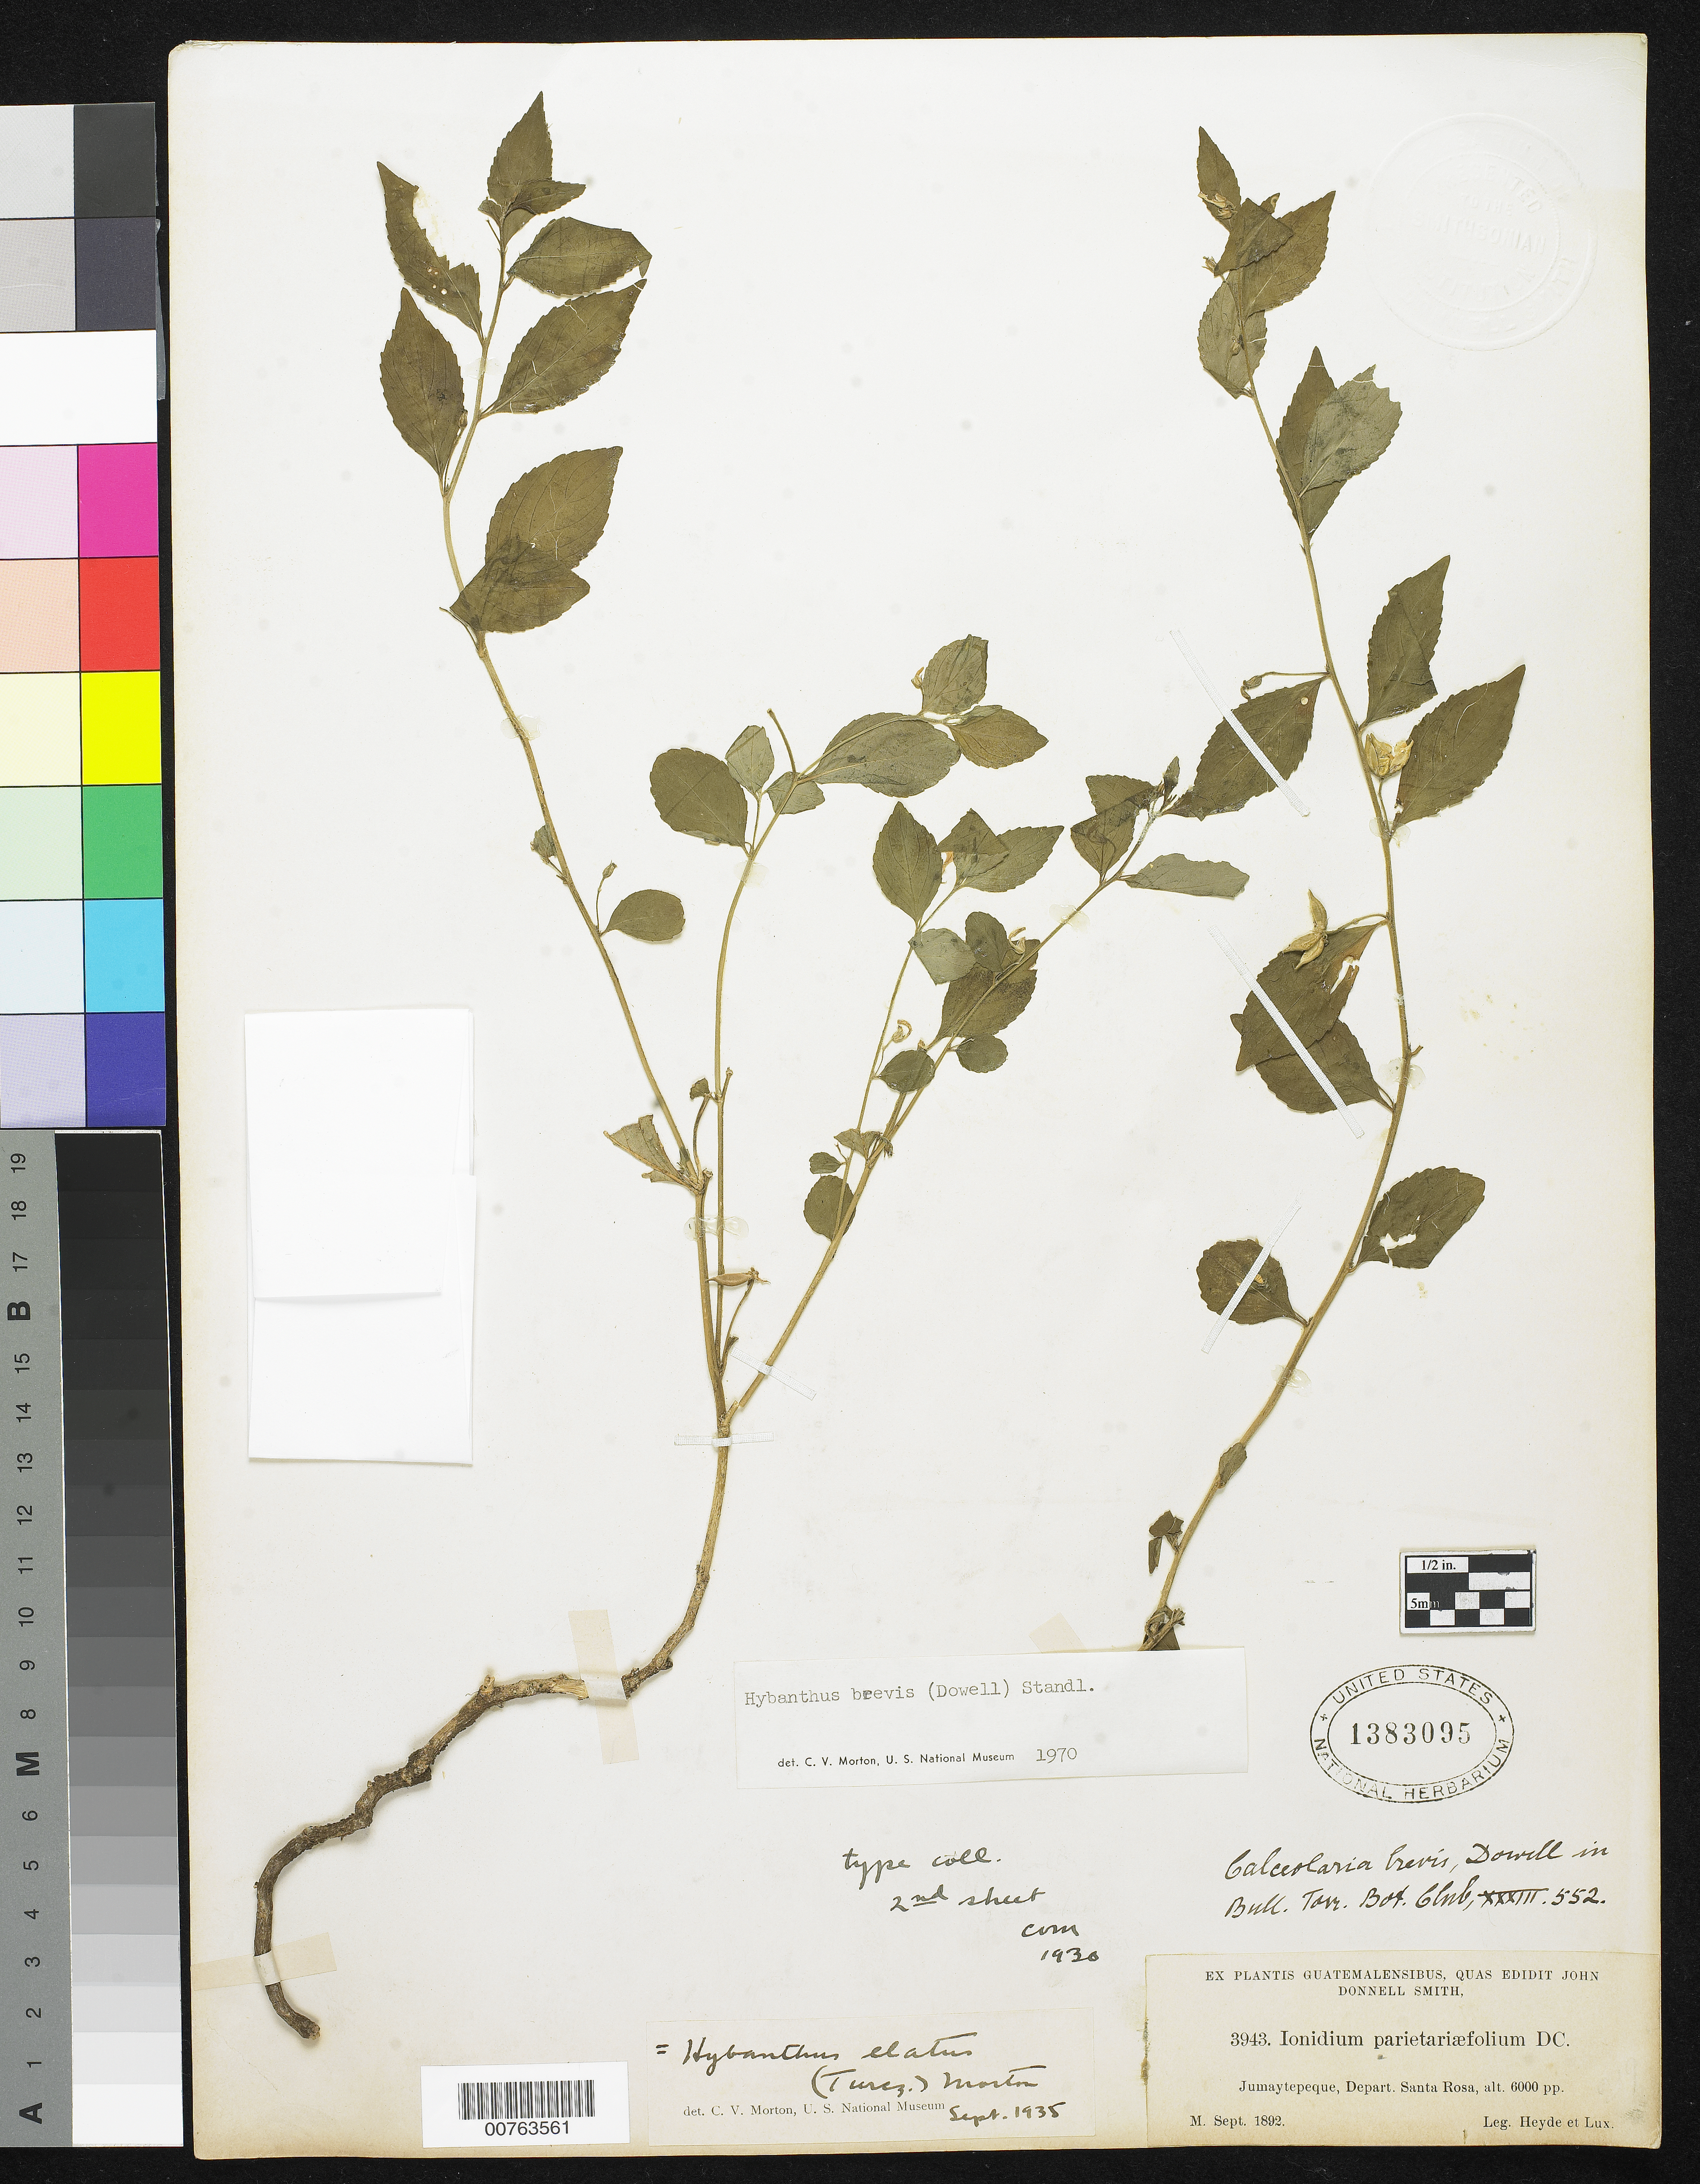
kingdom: Plantae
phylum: Tracheophyta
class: Magnoliopsida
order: Malpighiales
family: Violaceae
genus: Calceolaria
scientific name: Calceolaria brevis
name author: Dowell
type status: Isolectotype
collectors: E. T. Heyde & E. Lux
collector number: JDS 3943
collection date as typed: Sep 1892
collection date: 1892-09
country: Guatemala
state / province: Santa Rosa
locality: Jumaytepeque, Depart. Santa Rosa.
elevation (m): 1829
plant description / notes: Specimen ex herb. John Donnell Smith.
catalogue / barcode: US 1383095